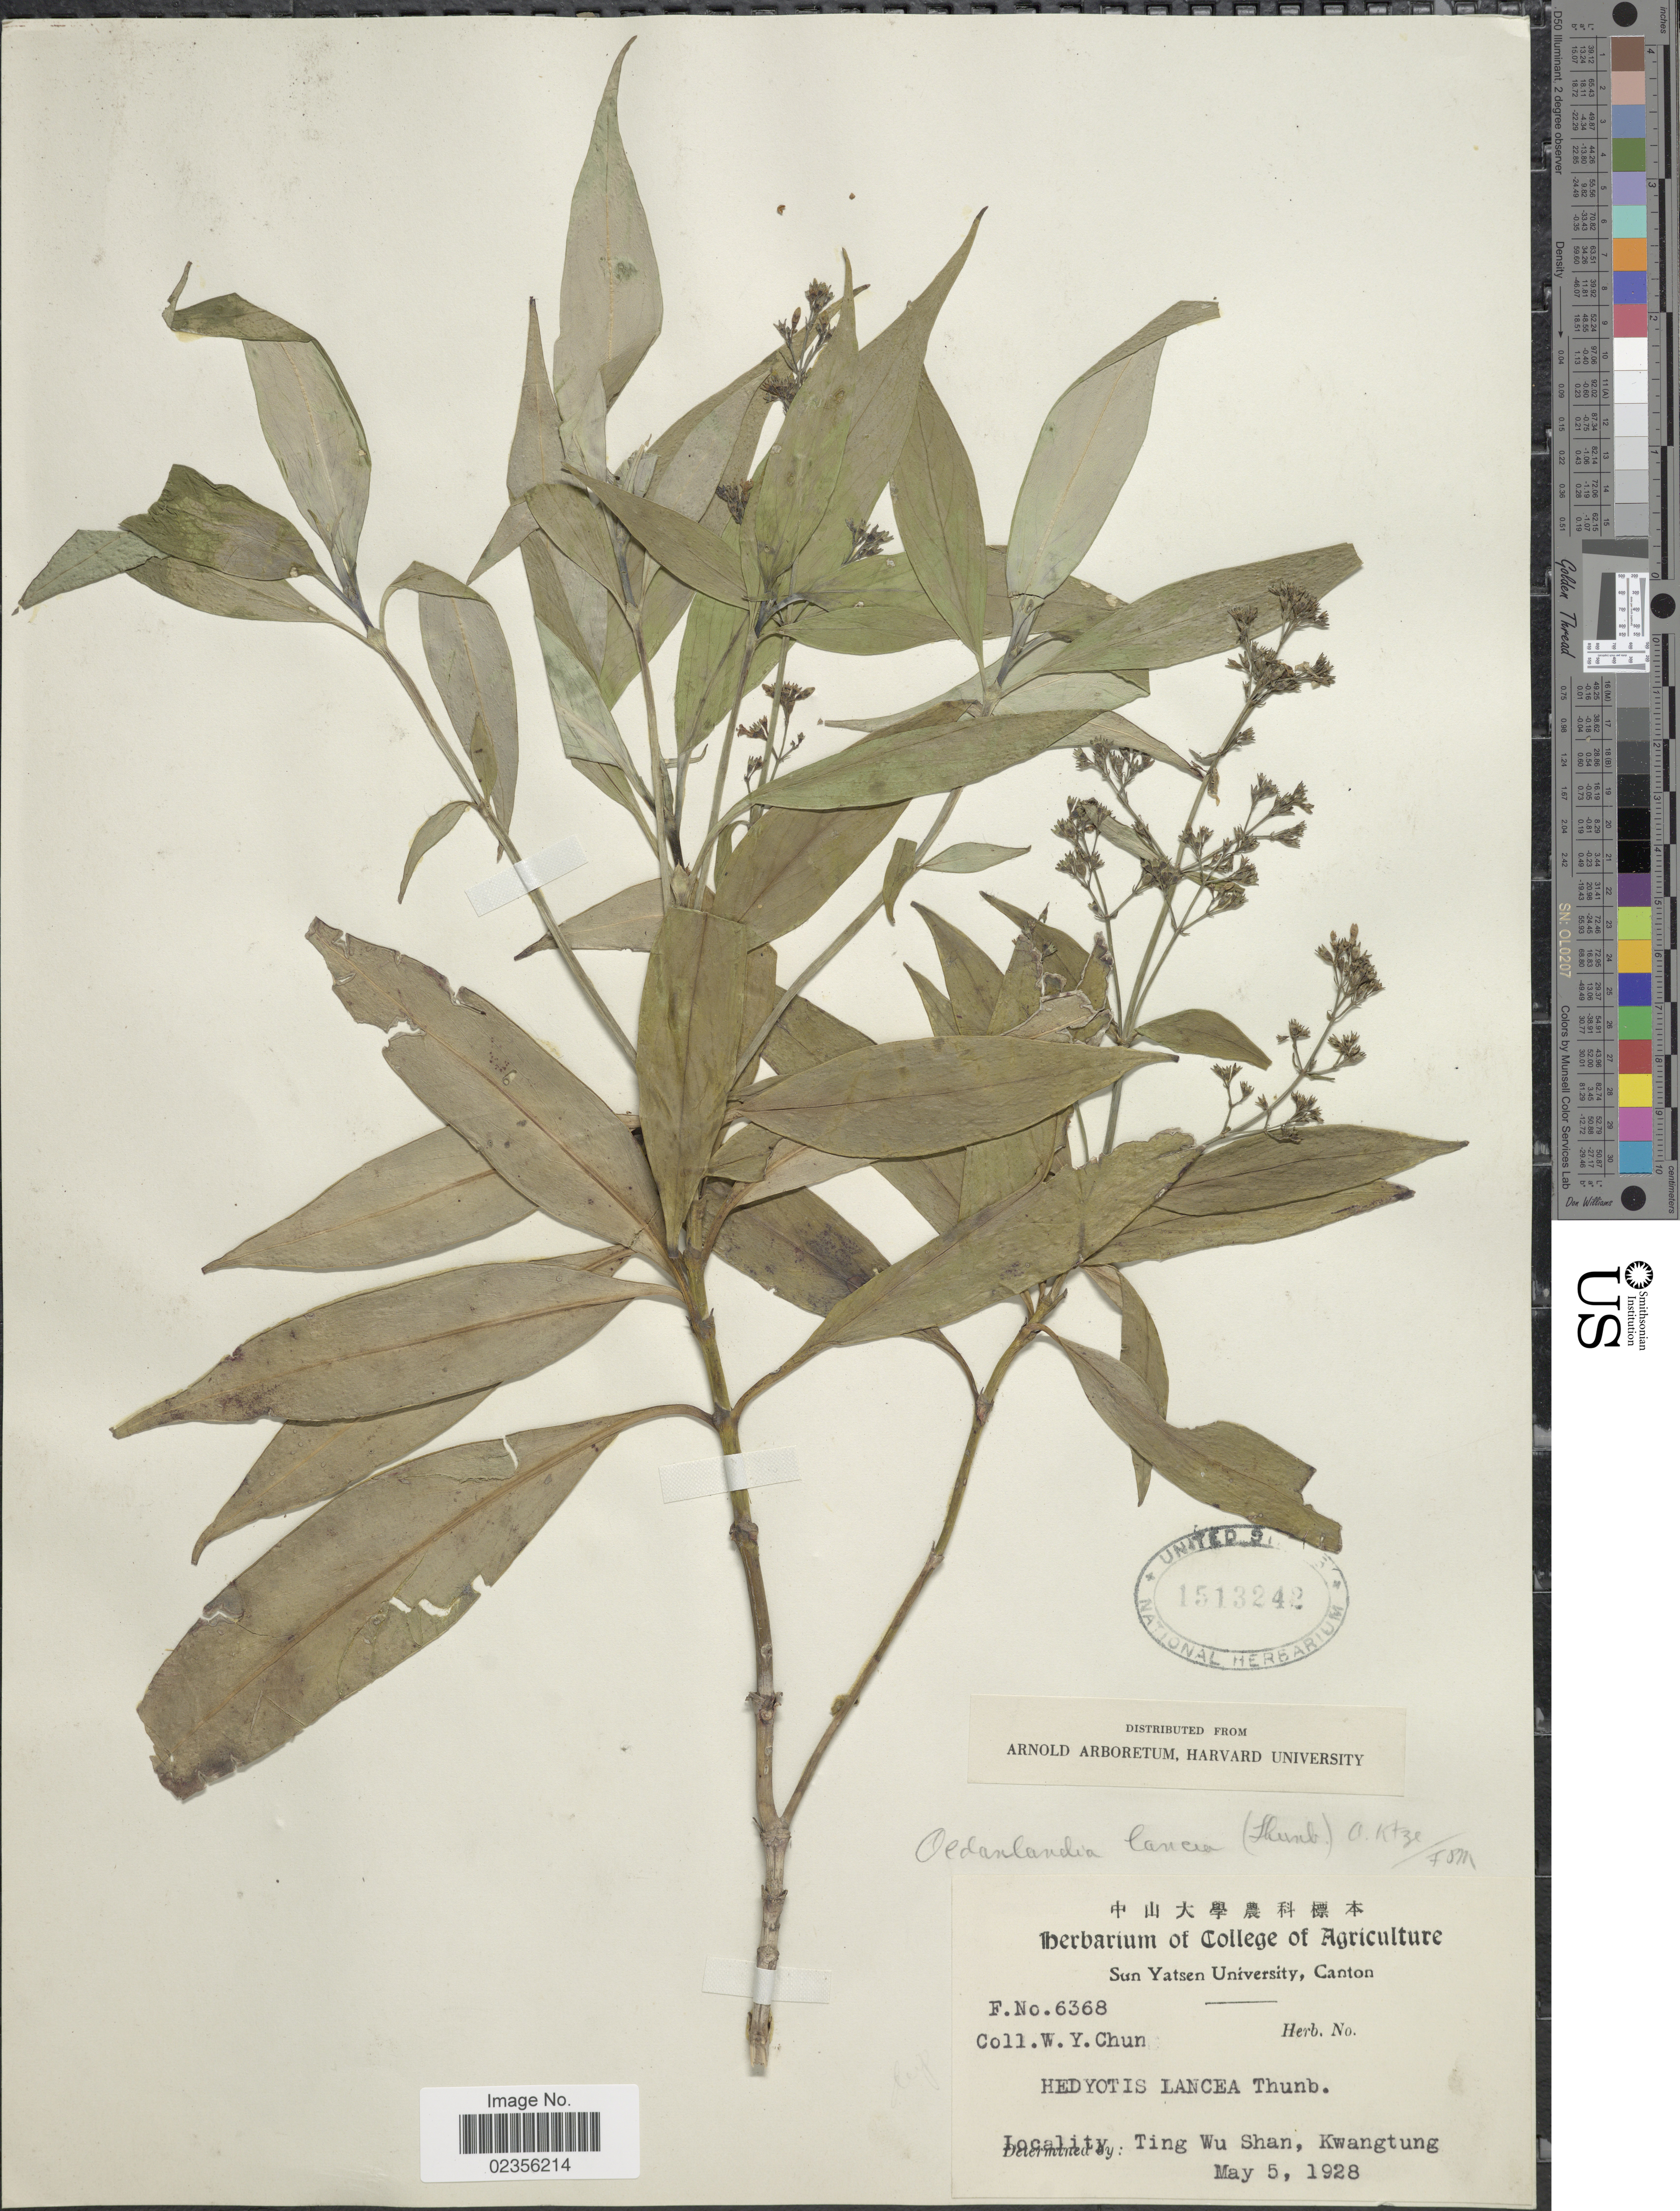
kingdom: Plantae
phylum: Tracheophyta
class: Magnoliopsida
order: Gentianales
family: Rubiaceae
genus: Hedyotis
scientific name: Hedyotis lancea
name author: Thunb. ex Maxim.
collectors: W. Y. Chun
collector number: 6368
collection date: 1928-05-05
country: China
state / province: Guangdong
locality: Ting Wu Shan, Kwangtung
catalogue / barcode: US 1513242